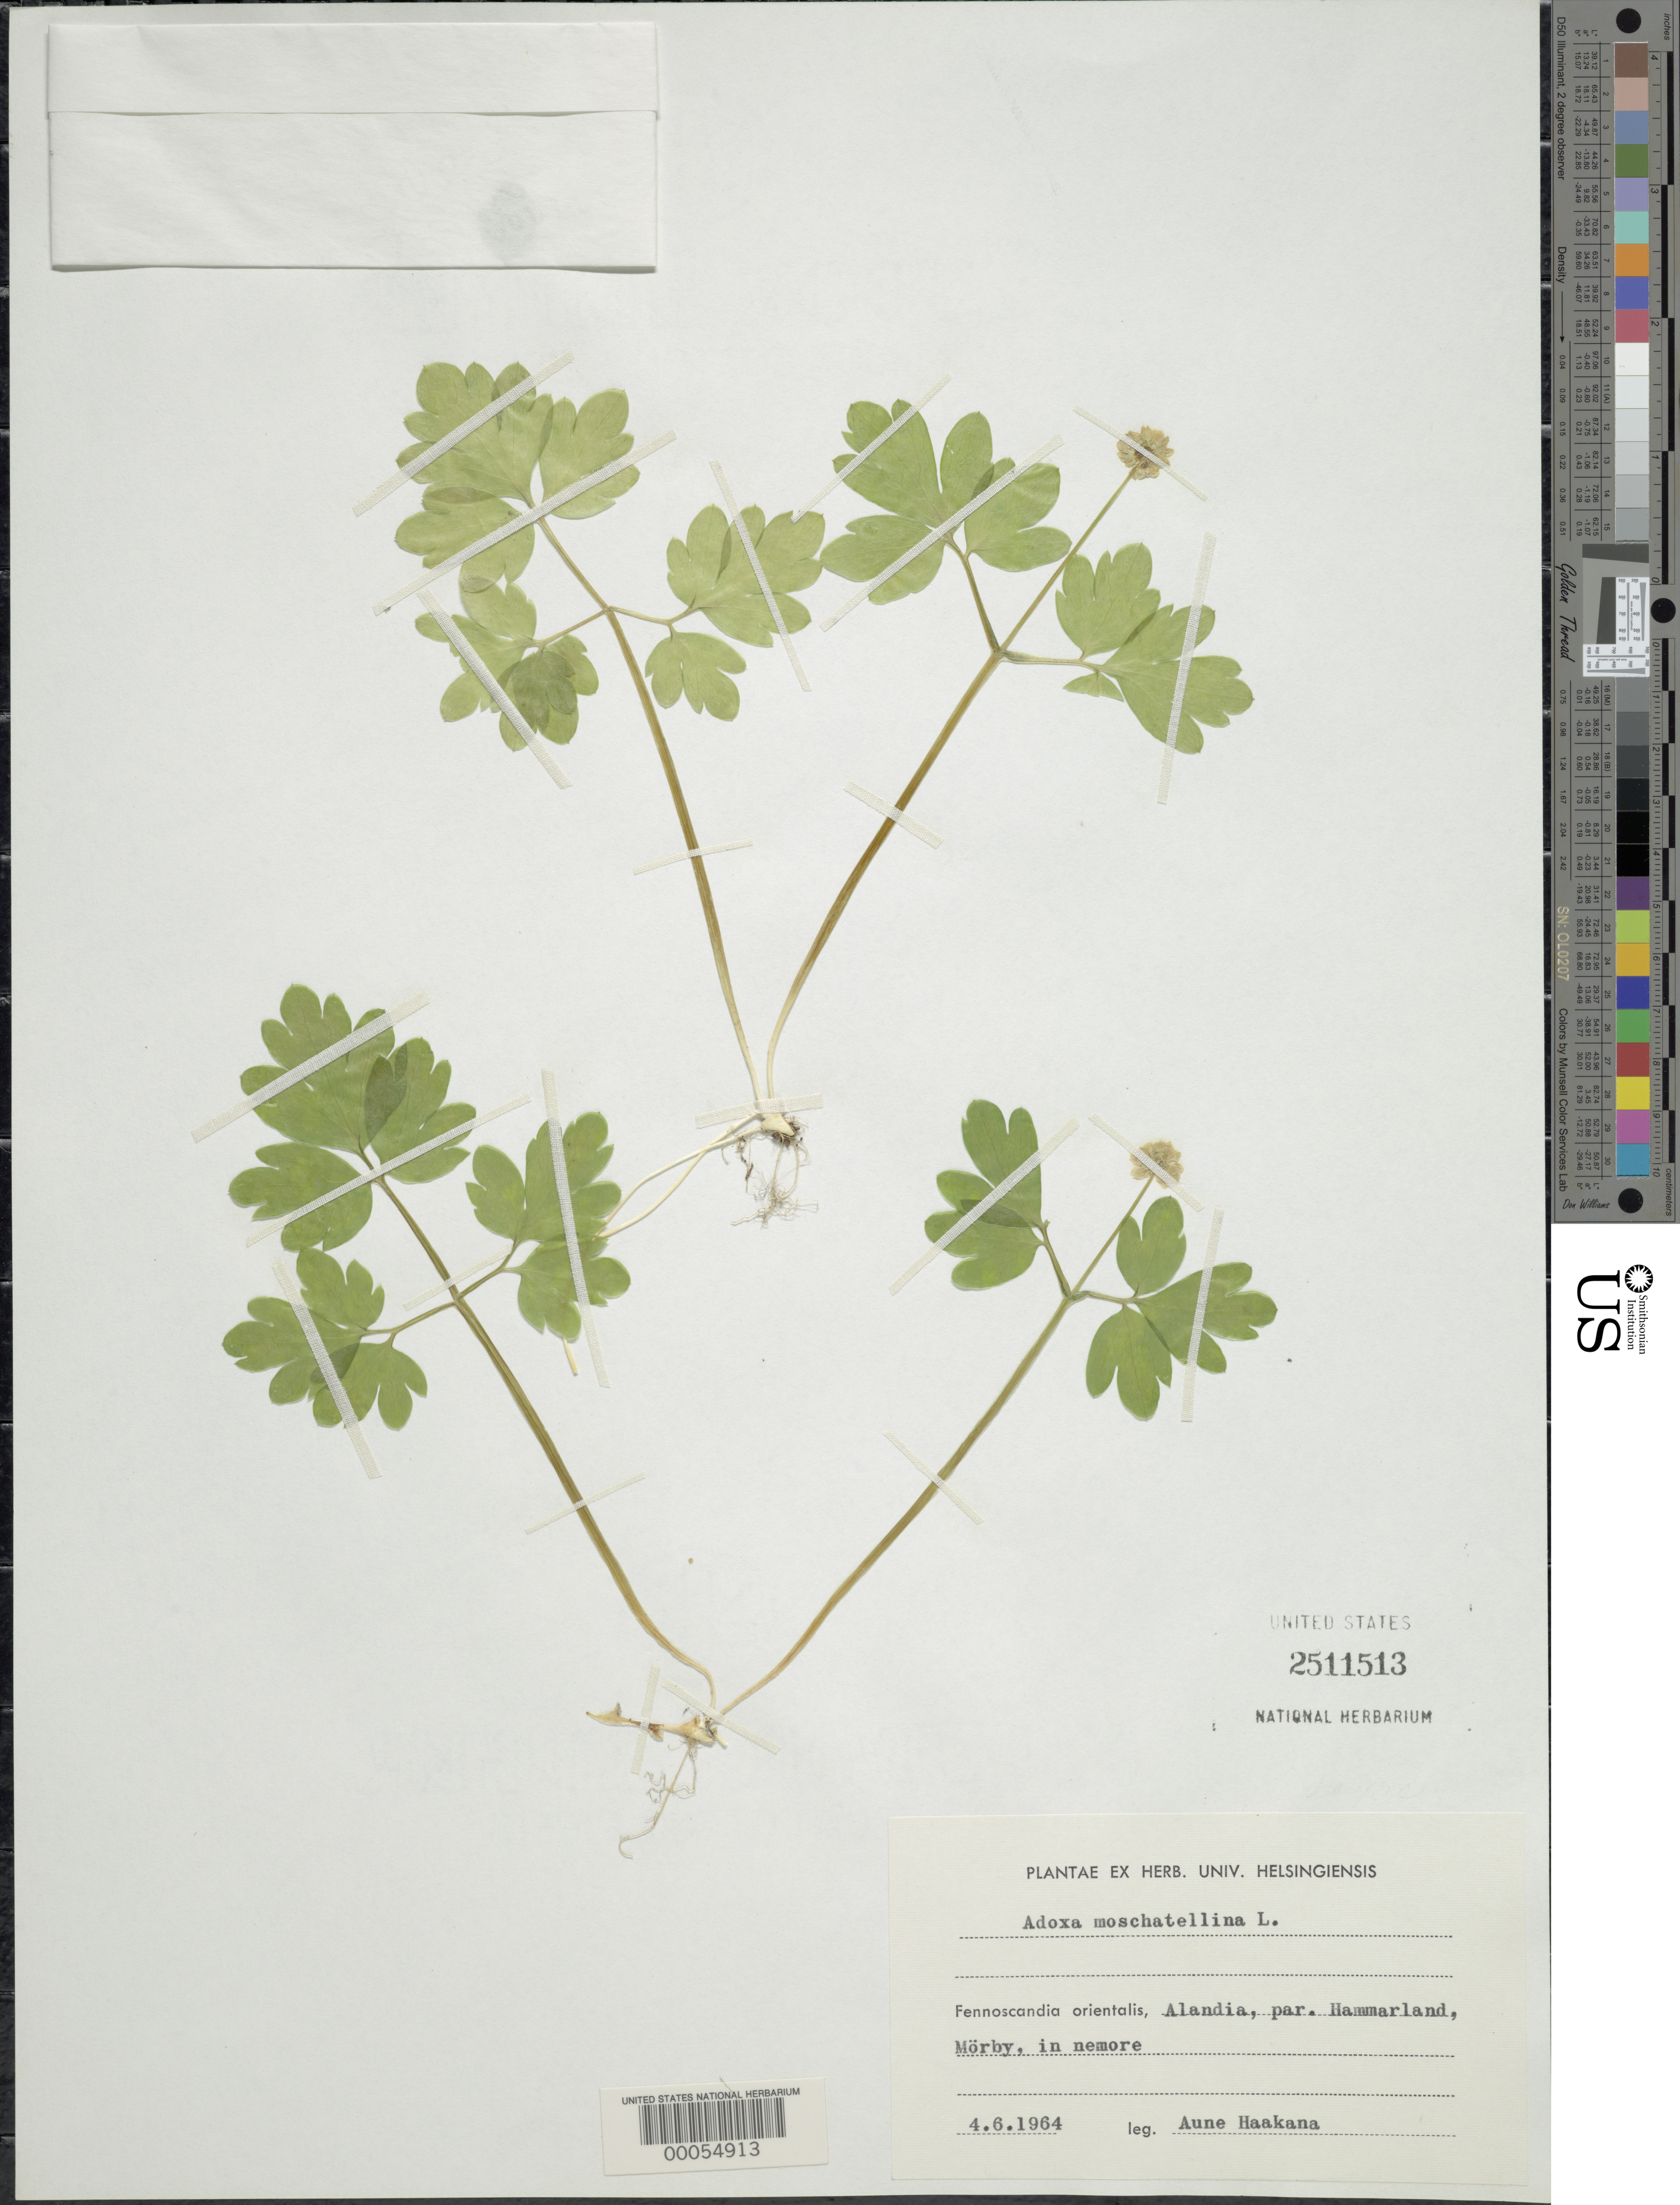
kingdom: Plantae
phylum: Tracheophyta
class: Magnoliopsida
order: Dipsacales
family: Viburnaceae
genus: Adoxa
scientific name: Adoxa moschatellina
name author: L.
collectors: A. Haakana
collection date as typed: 04 Jun 1964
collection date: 1964-06-04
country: Finland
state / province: Ahvenanmaa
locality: Alandia, par. hammarland, morby, in nemore. [Åland islands, hammarland (division?), morby, in forest.]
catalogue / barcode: US 2511513